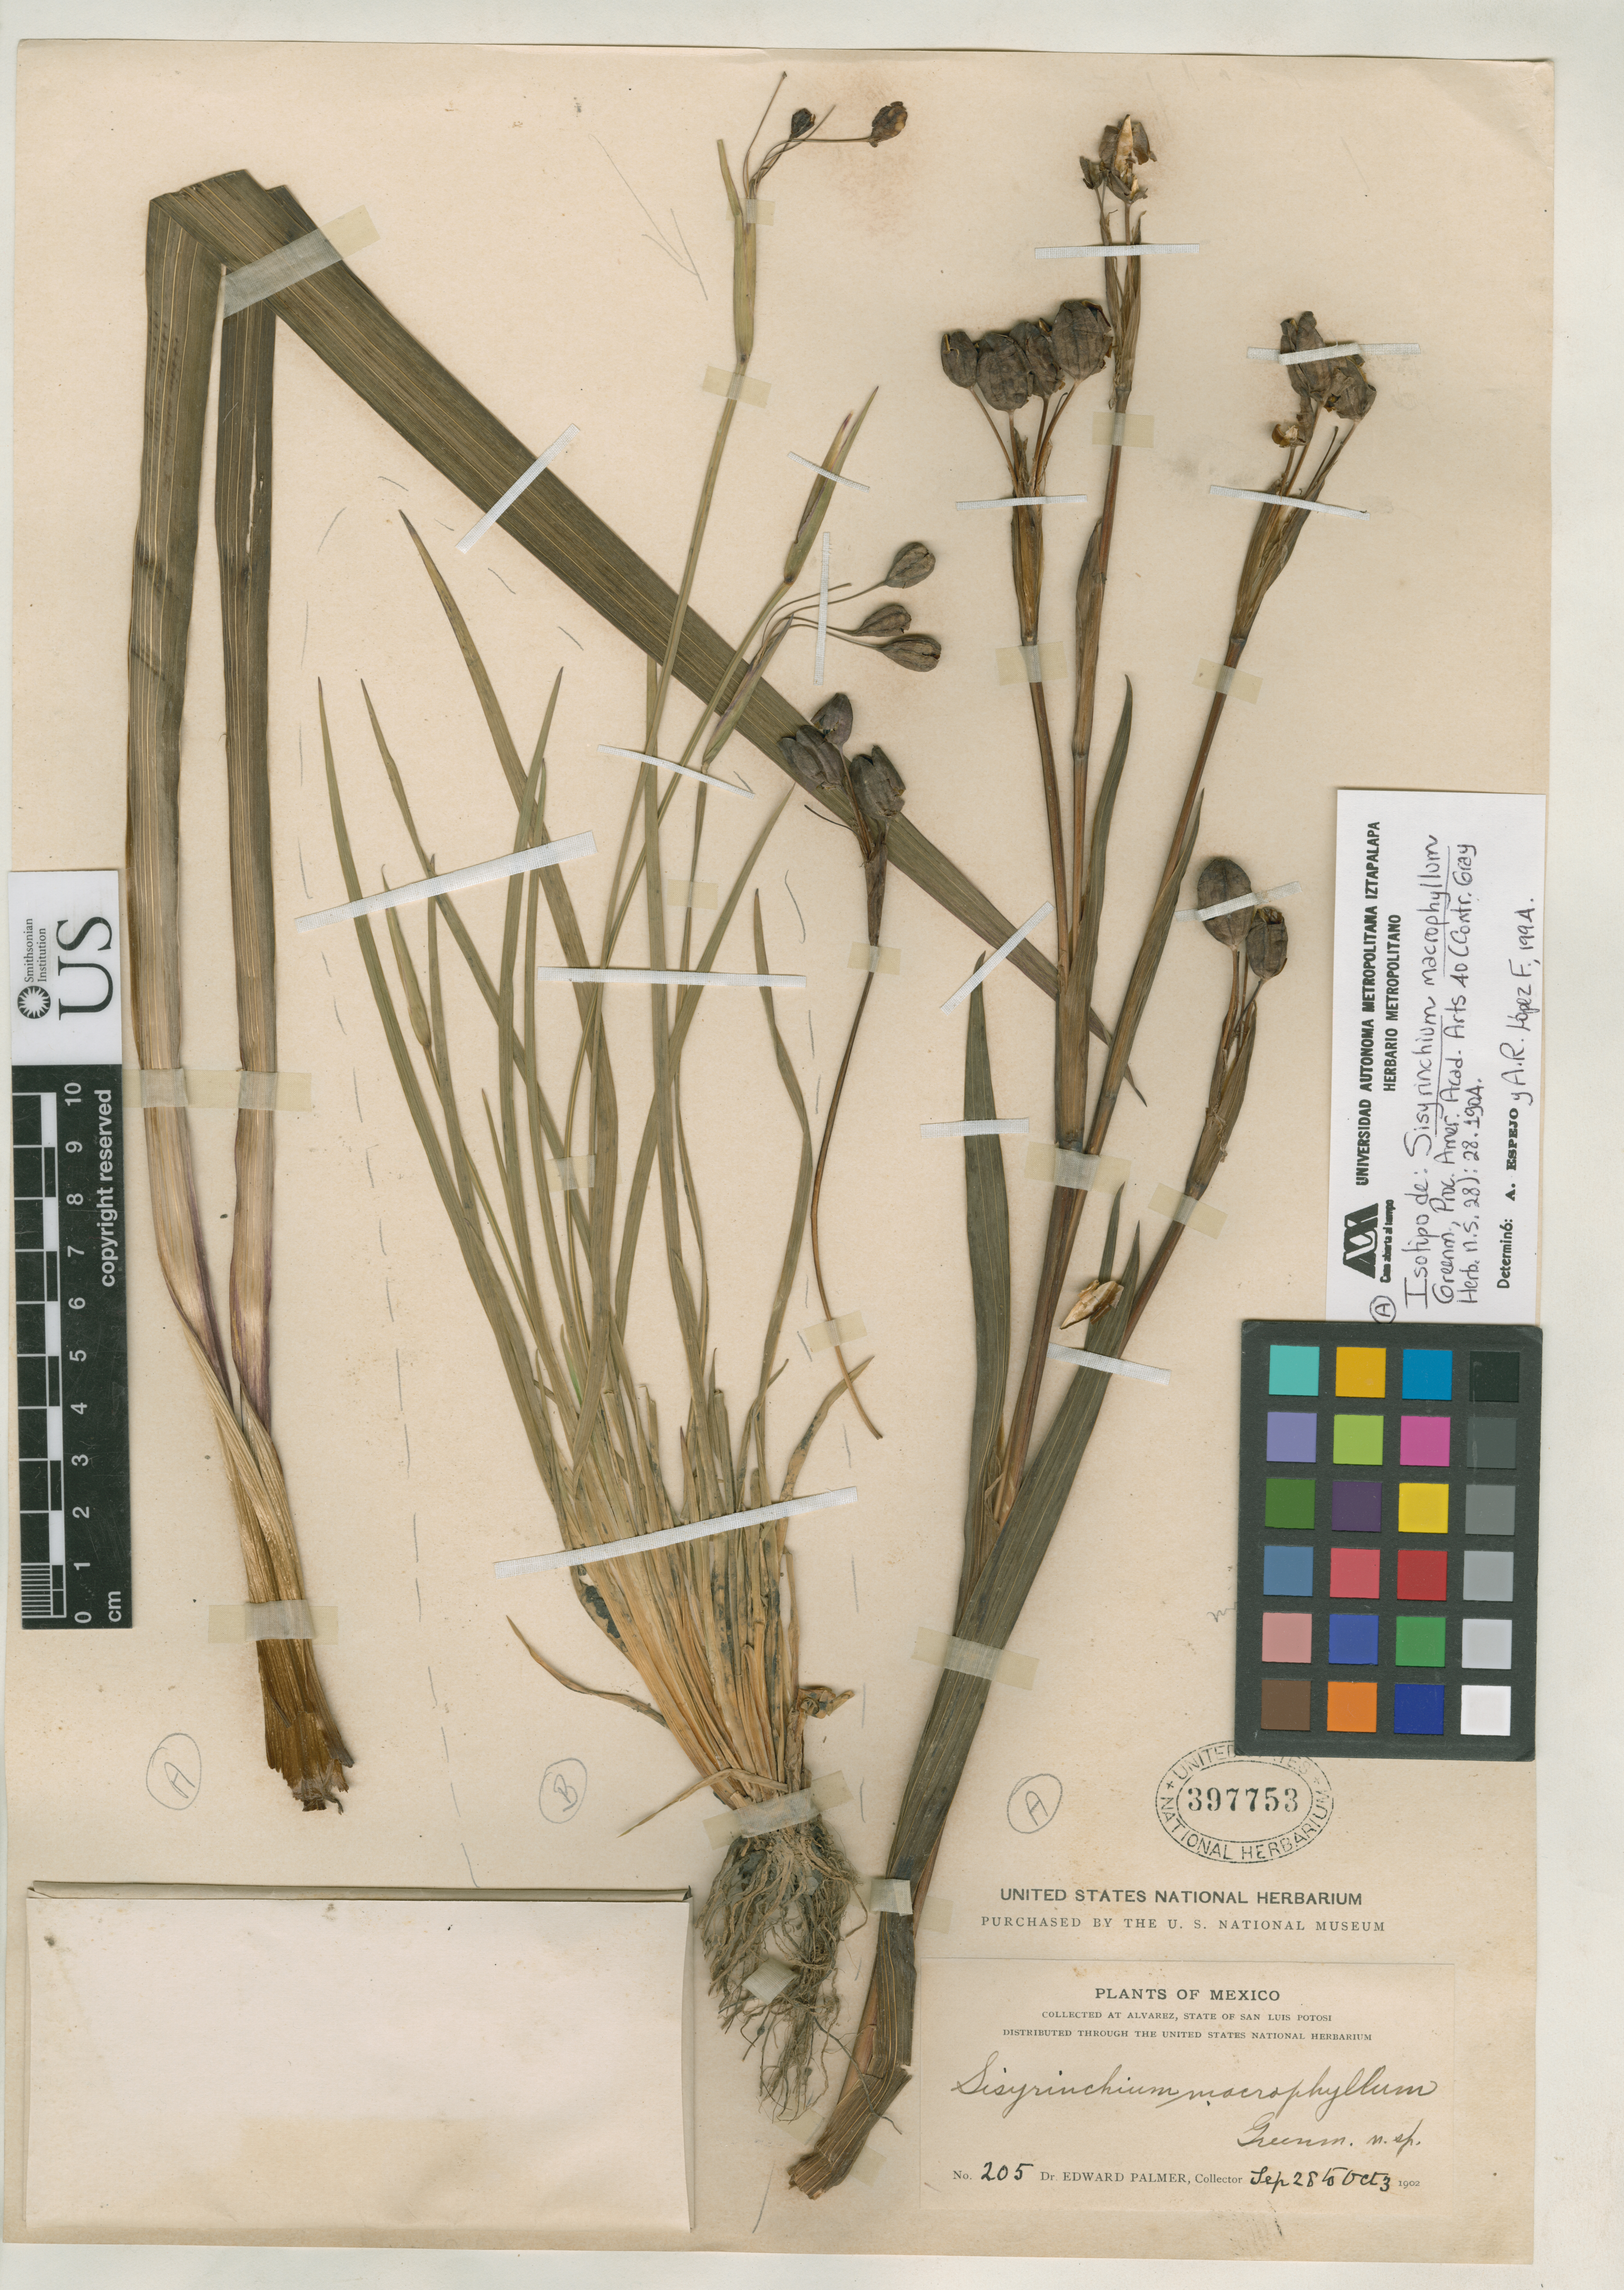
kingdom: Plantae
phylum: Tracheophyta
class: Liliopsida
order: Asparagales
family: Iridaceae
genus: Sisyrinchium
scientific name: Sisyrinchium macrophyllum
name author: Greenm.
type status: Type Collection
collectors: E. Palmer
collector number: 205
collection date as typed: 08 Sep 1902 to 03 Oct 1902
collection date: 1902-09-08/1902-10-03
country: Mexico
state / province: San Luis Potosi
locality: Alvarez.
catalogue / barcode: US 397753